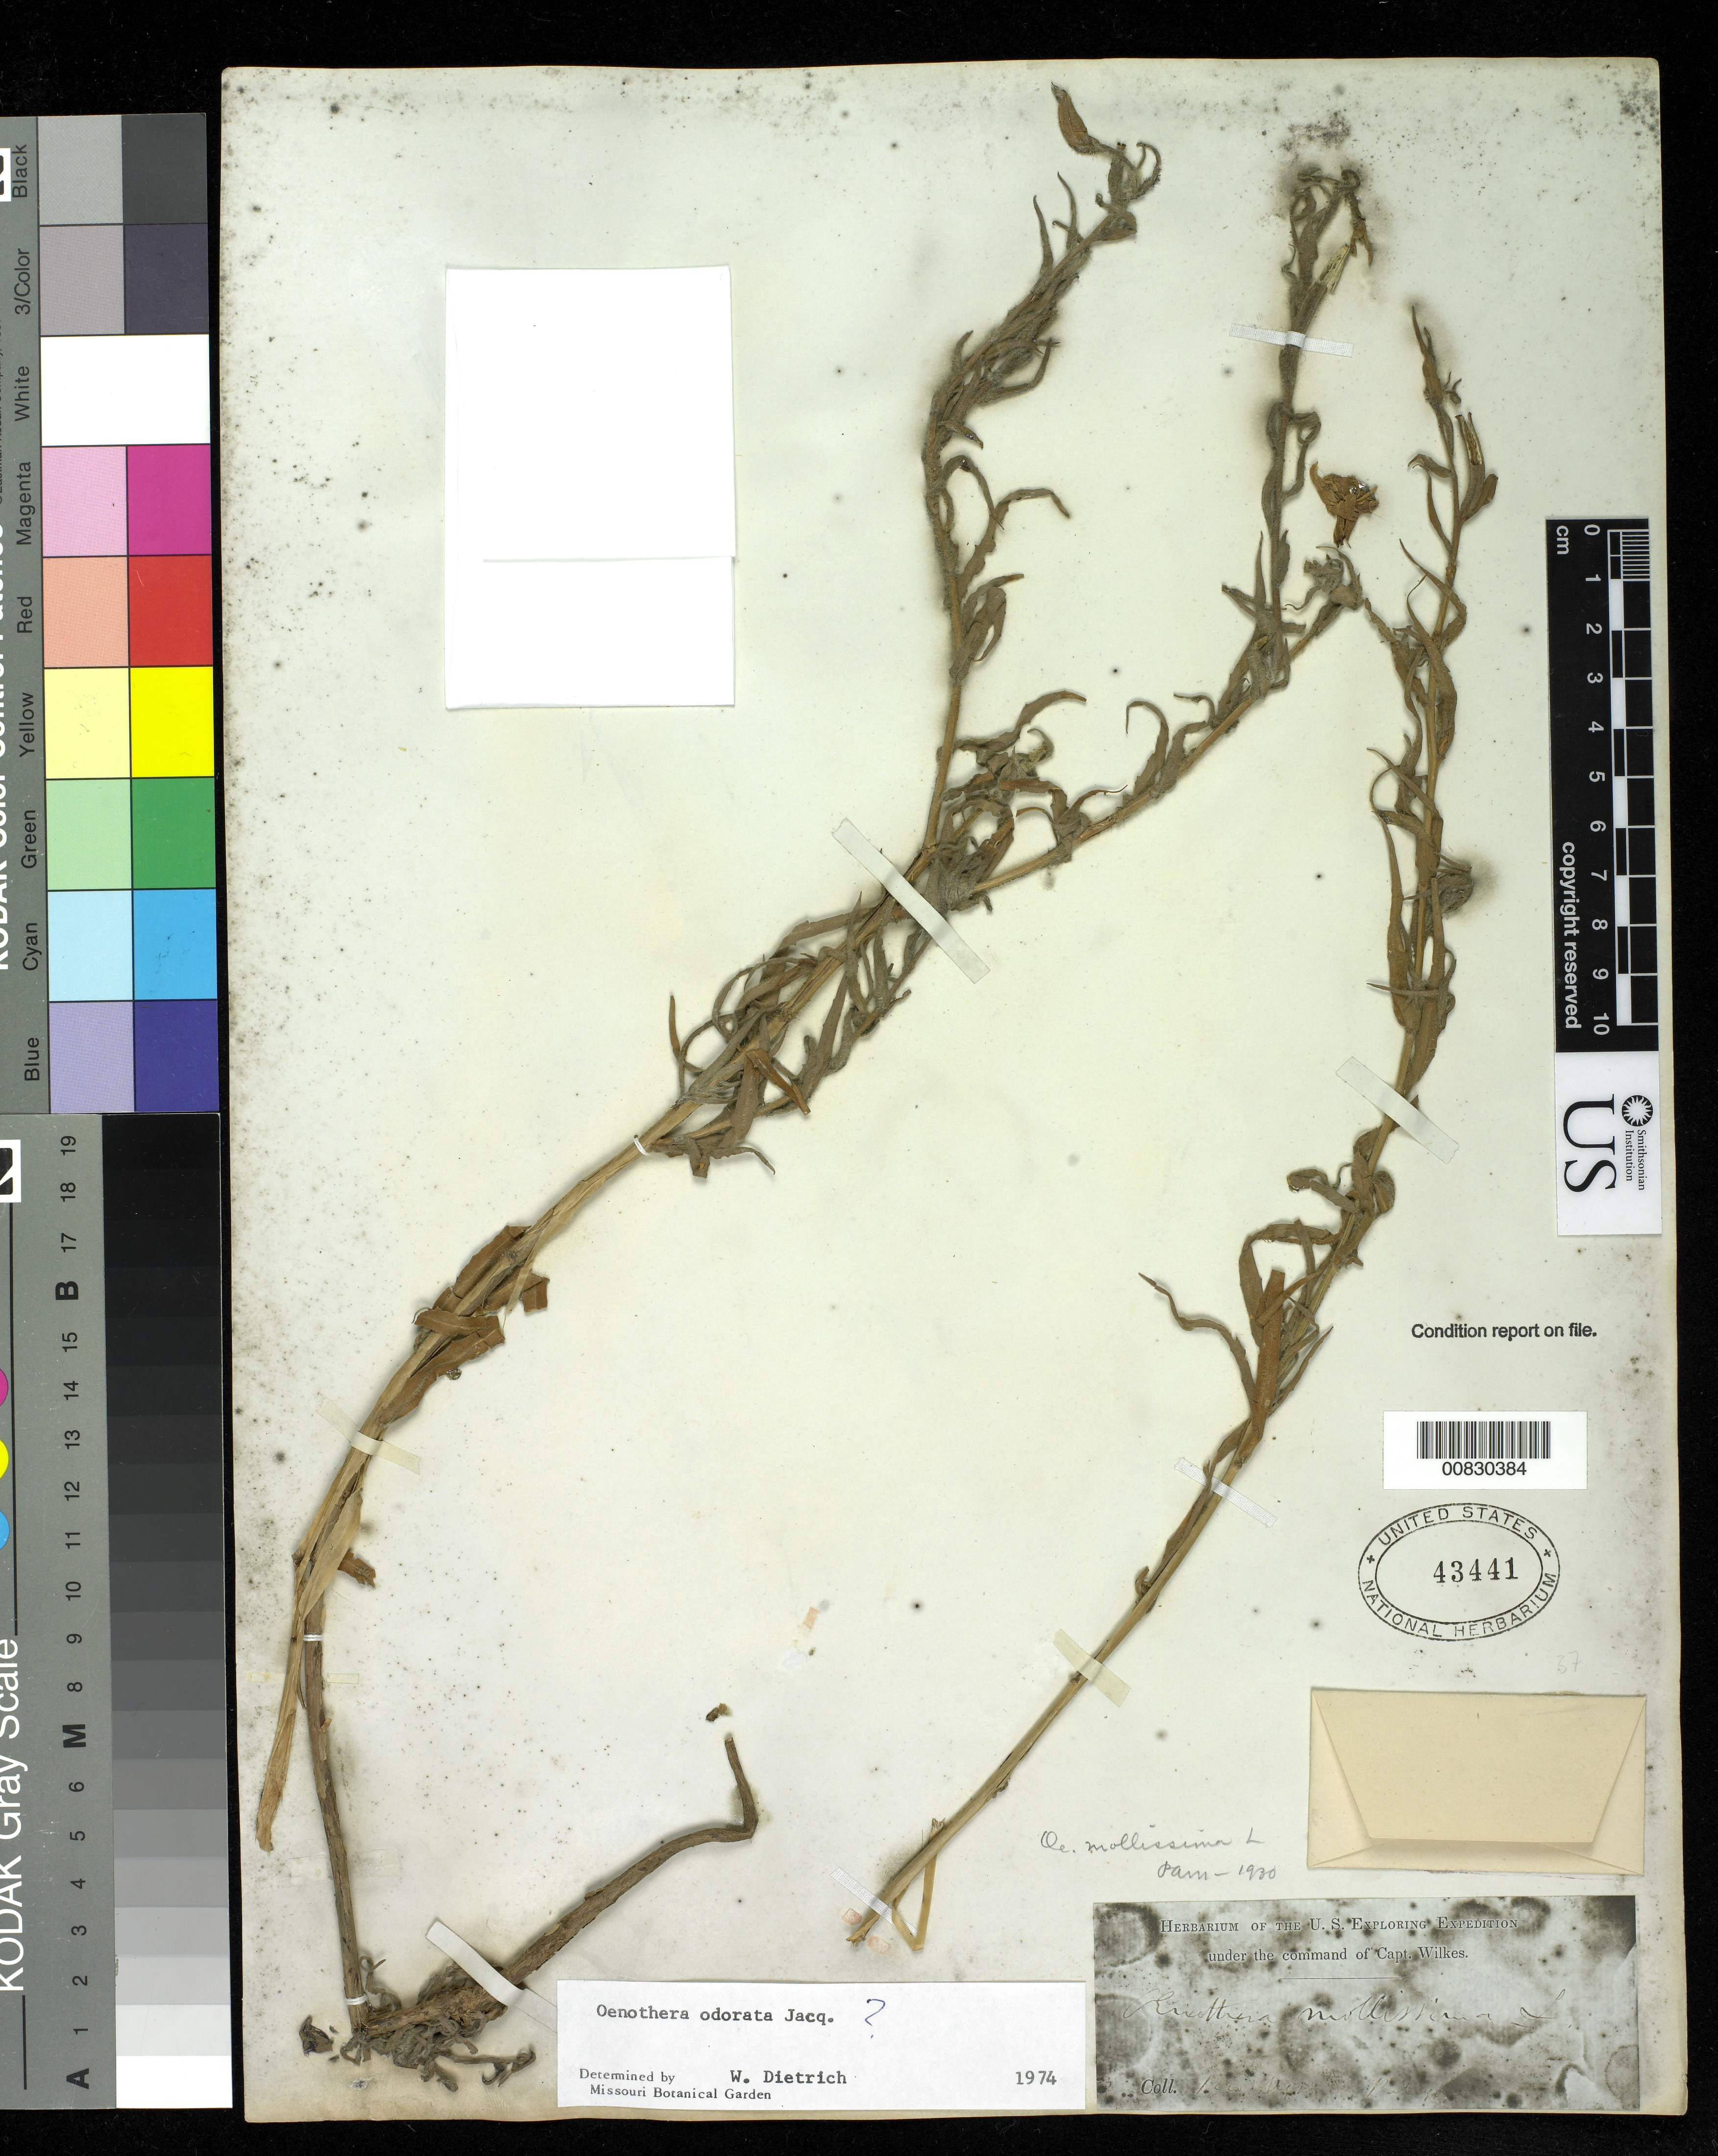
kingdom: Plantae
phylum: Tracheophyta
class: Magnoliopsida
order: Myrtales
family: Onagraceae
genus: Oenothera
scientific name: Oenothera odorata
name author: Jacq.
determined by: Dietrich, W.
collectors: Wilkes Explor. Exped.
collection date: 1838/1842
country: Argentina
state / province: Rio Negro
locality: Rio Negro, Patagonia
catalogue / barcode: US 43441